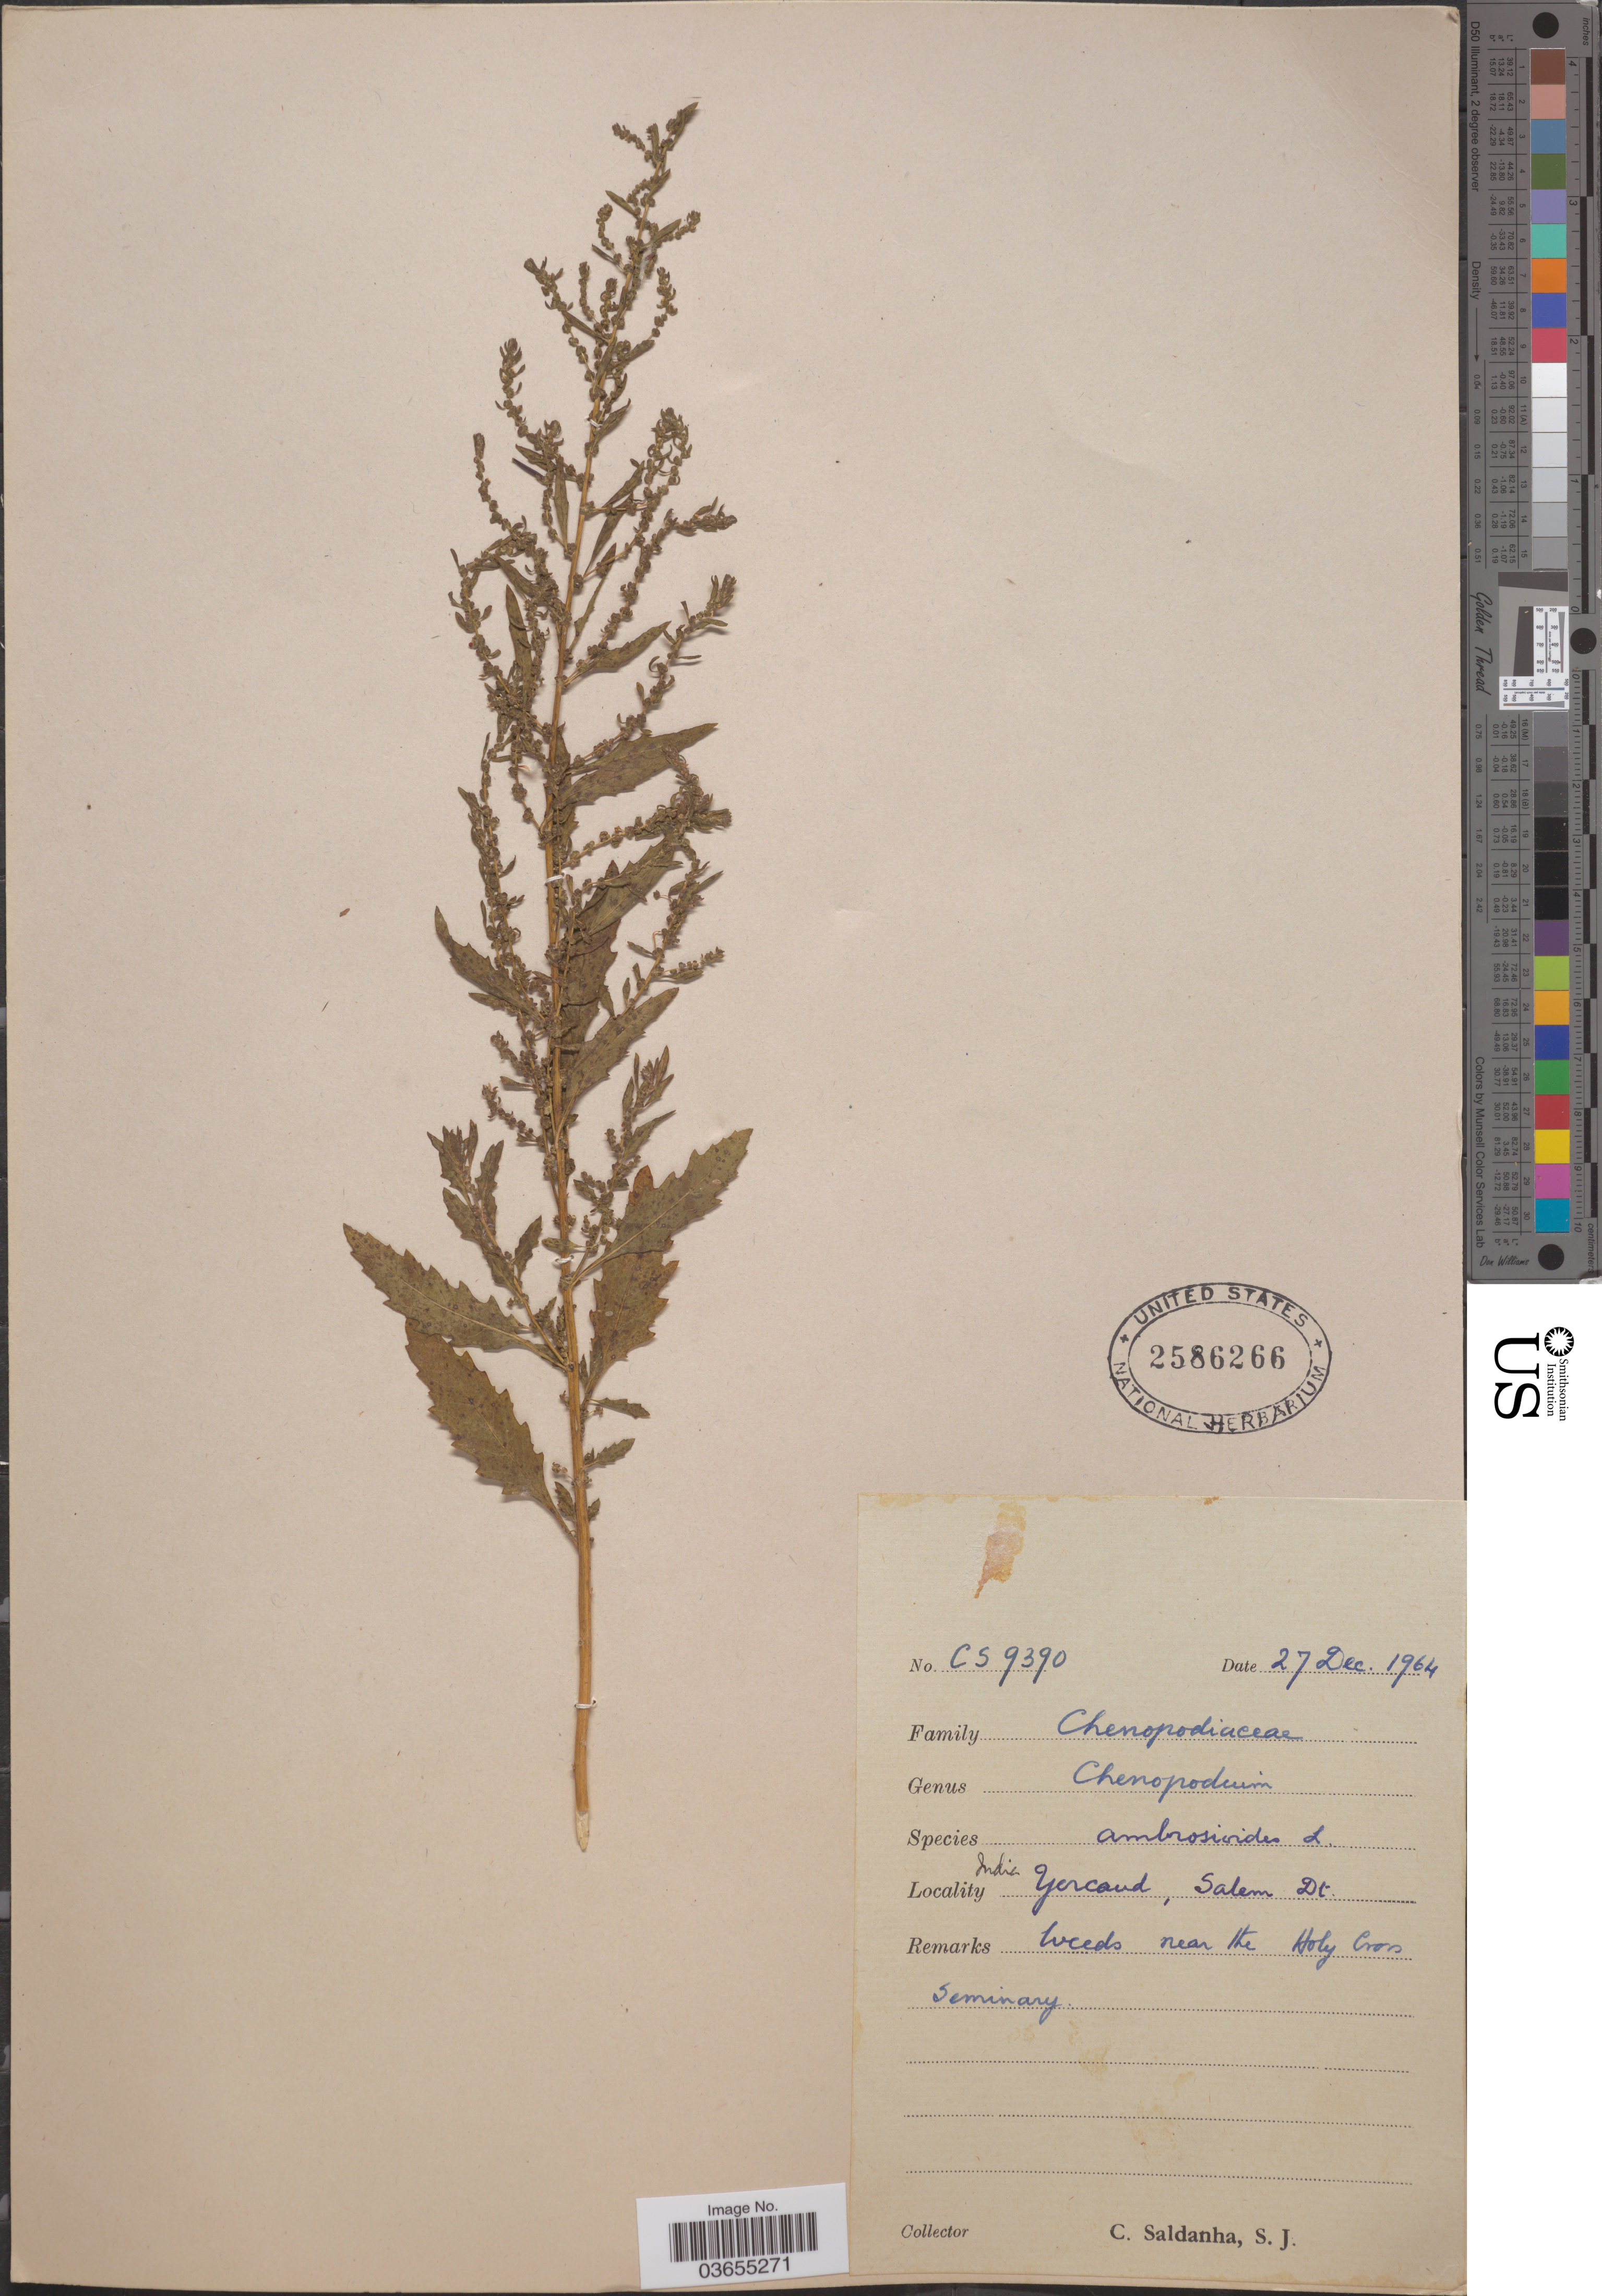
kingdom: Plantae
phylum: Tracheophyta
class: Magnoliopsida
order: Caryophyllales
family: Amaranthaceae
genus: Chenopodium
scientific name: Chenopodium ambrosioides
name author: L.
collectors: C. Saldanha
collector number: CS9390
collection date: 1964-12-27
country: India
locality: Yercaud, Salem Dt. Near the Holy Cross Seminary.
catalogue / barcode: US 2586266